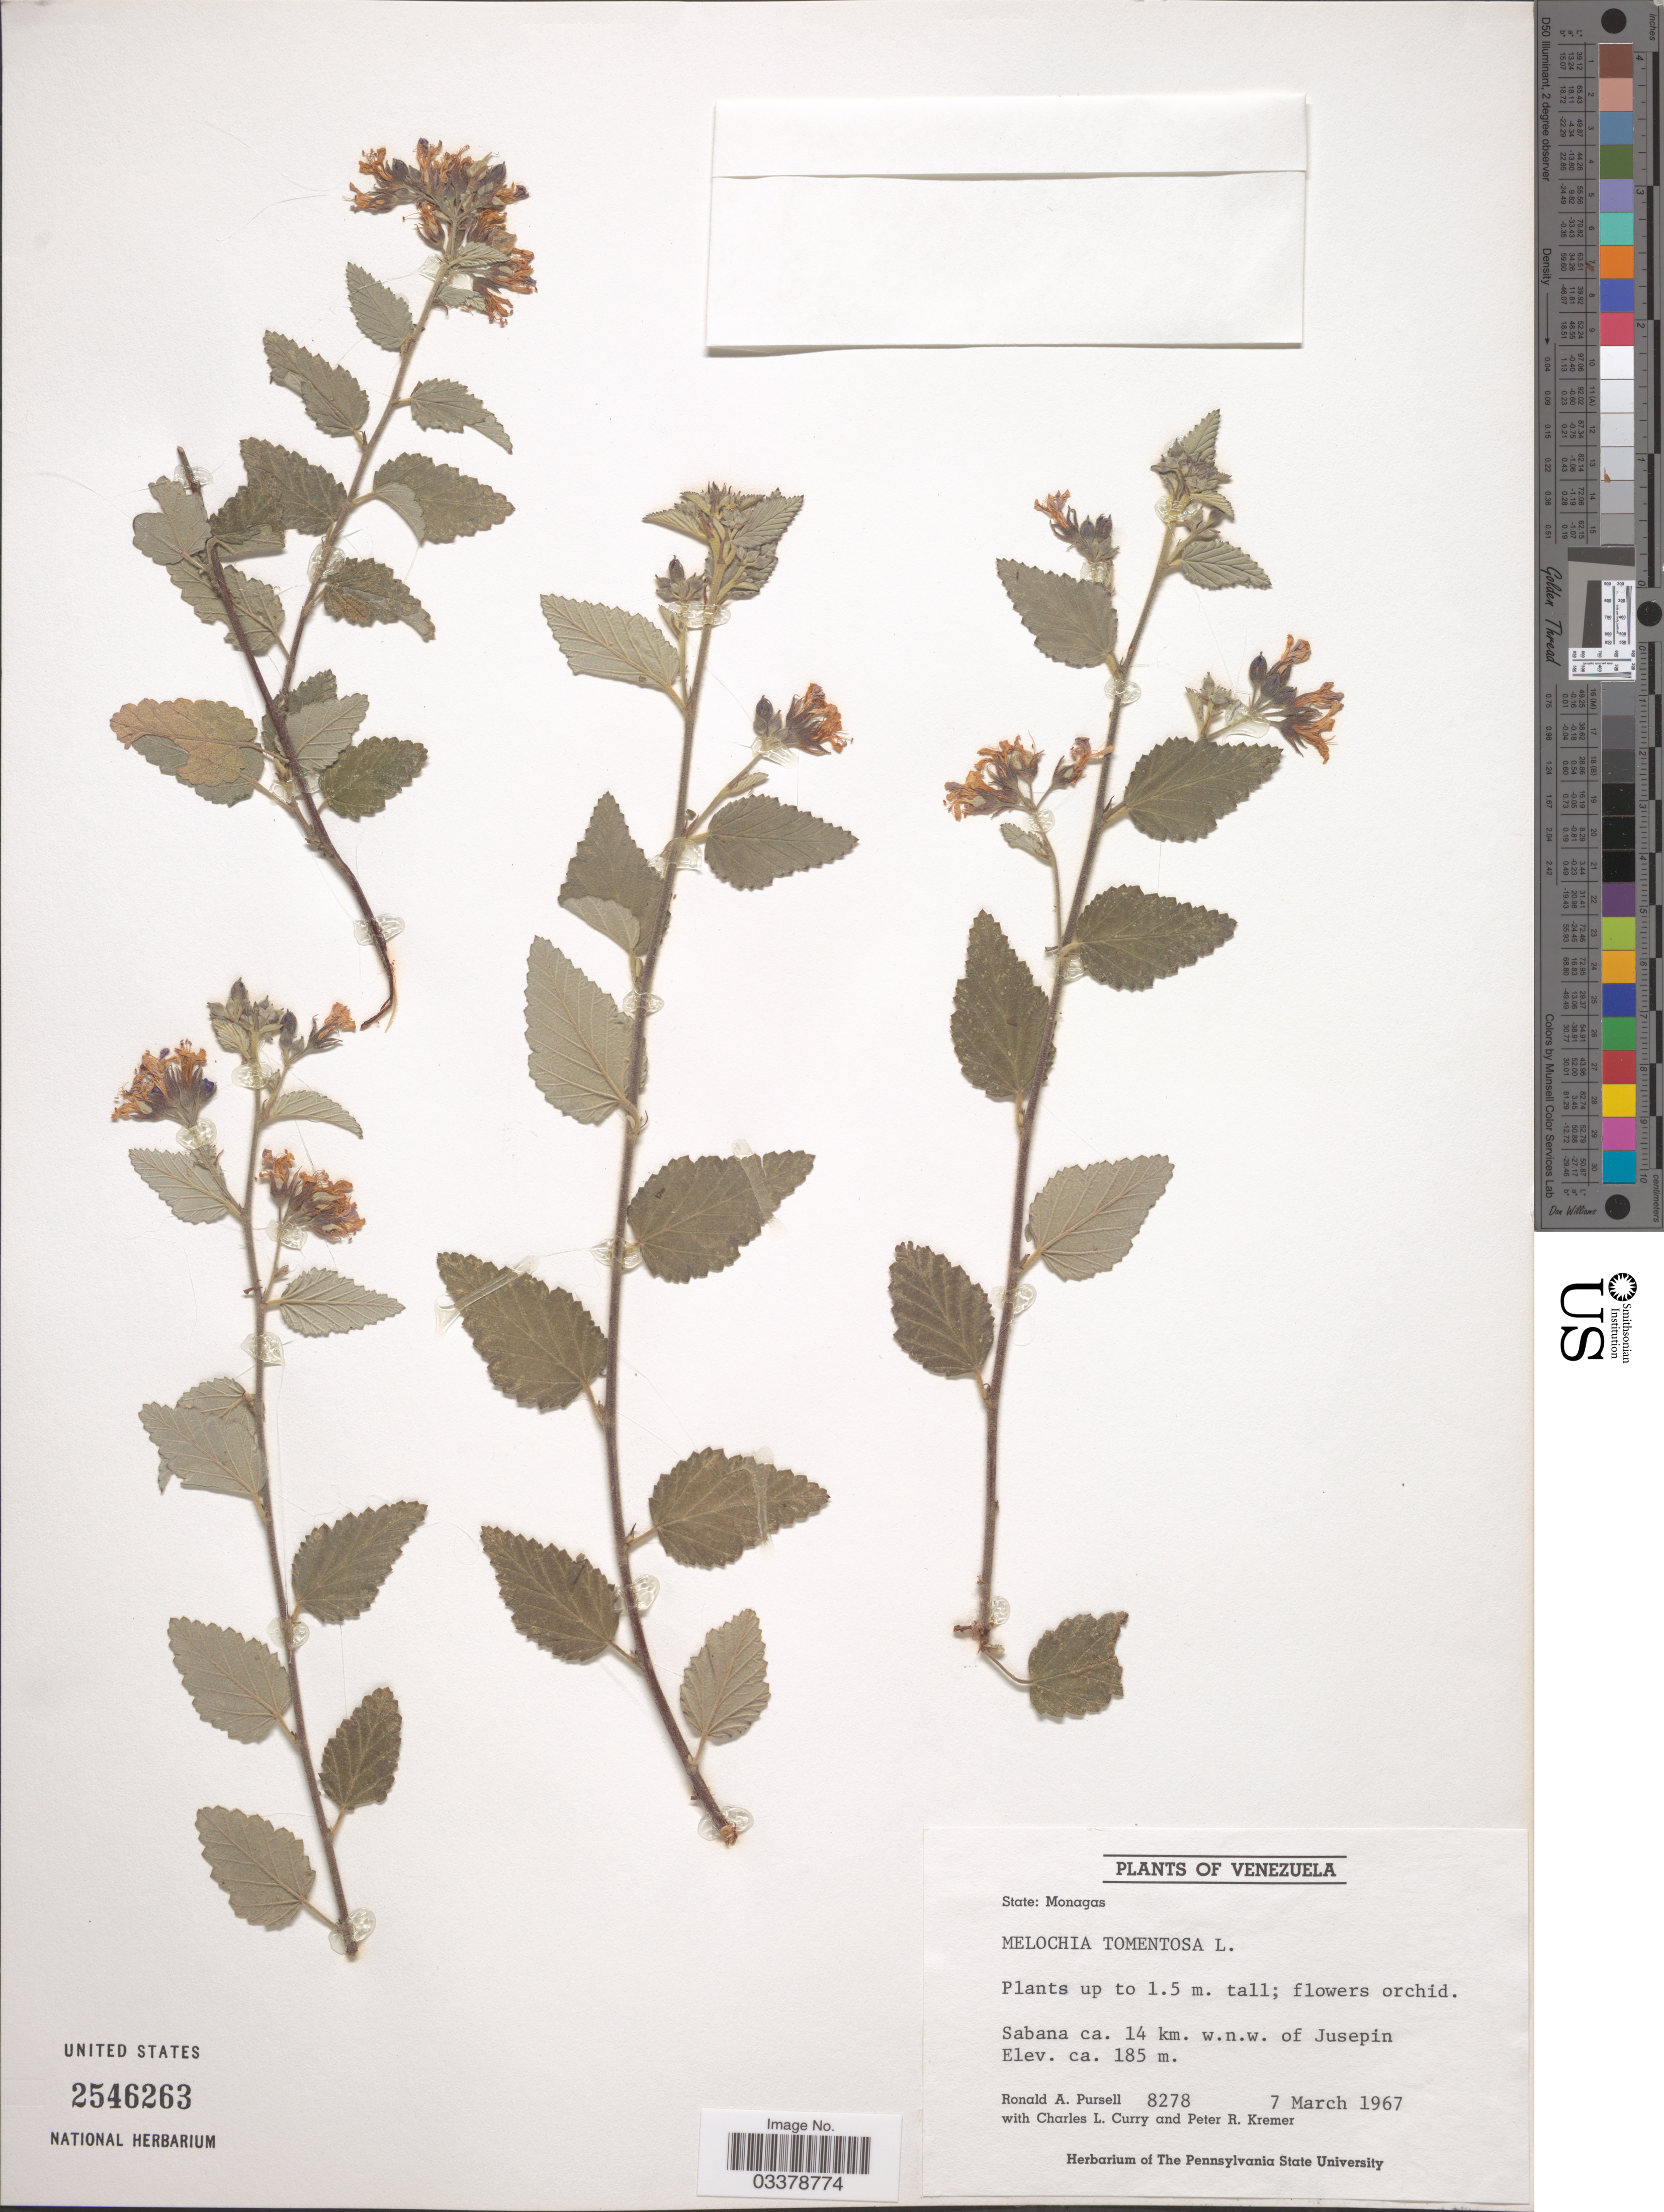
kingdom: Plantae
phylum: Tracheophyta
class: Magnoliopsida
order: Malvales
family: Malvaceae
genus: Melochia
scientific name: Melochia tomentosa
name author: L.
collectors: R. A. Pursell, C. L. Curry & P. Kremer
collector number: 8278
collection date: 1967-03-07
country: Venezuela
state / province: Monagas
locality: Sabana ca. 14 km. w.n.w. of Jusepin.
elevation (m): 185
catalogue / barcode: US 2546263